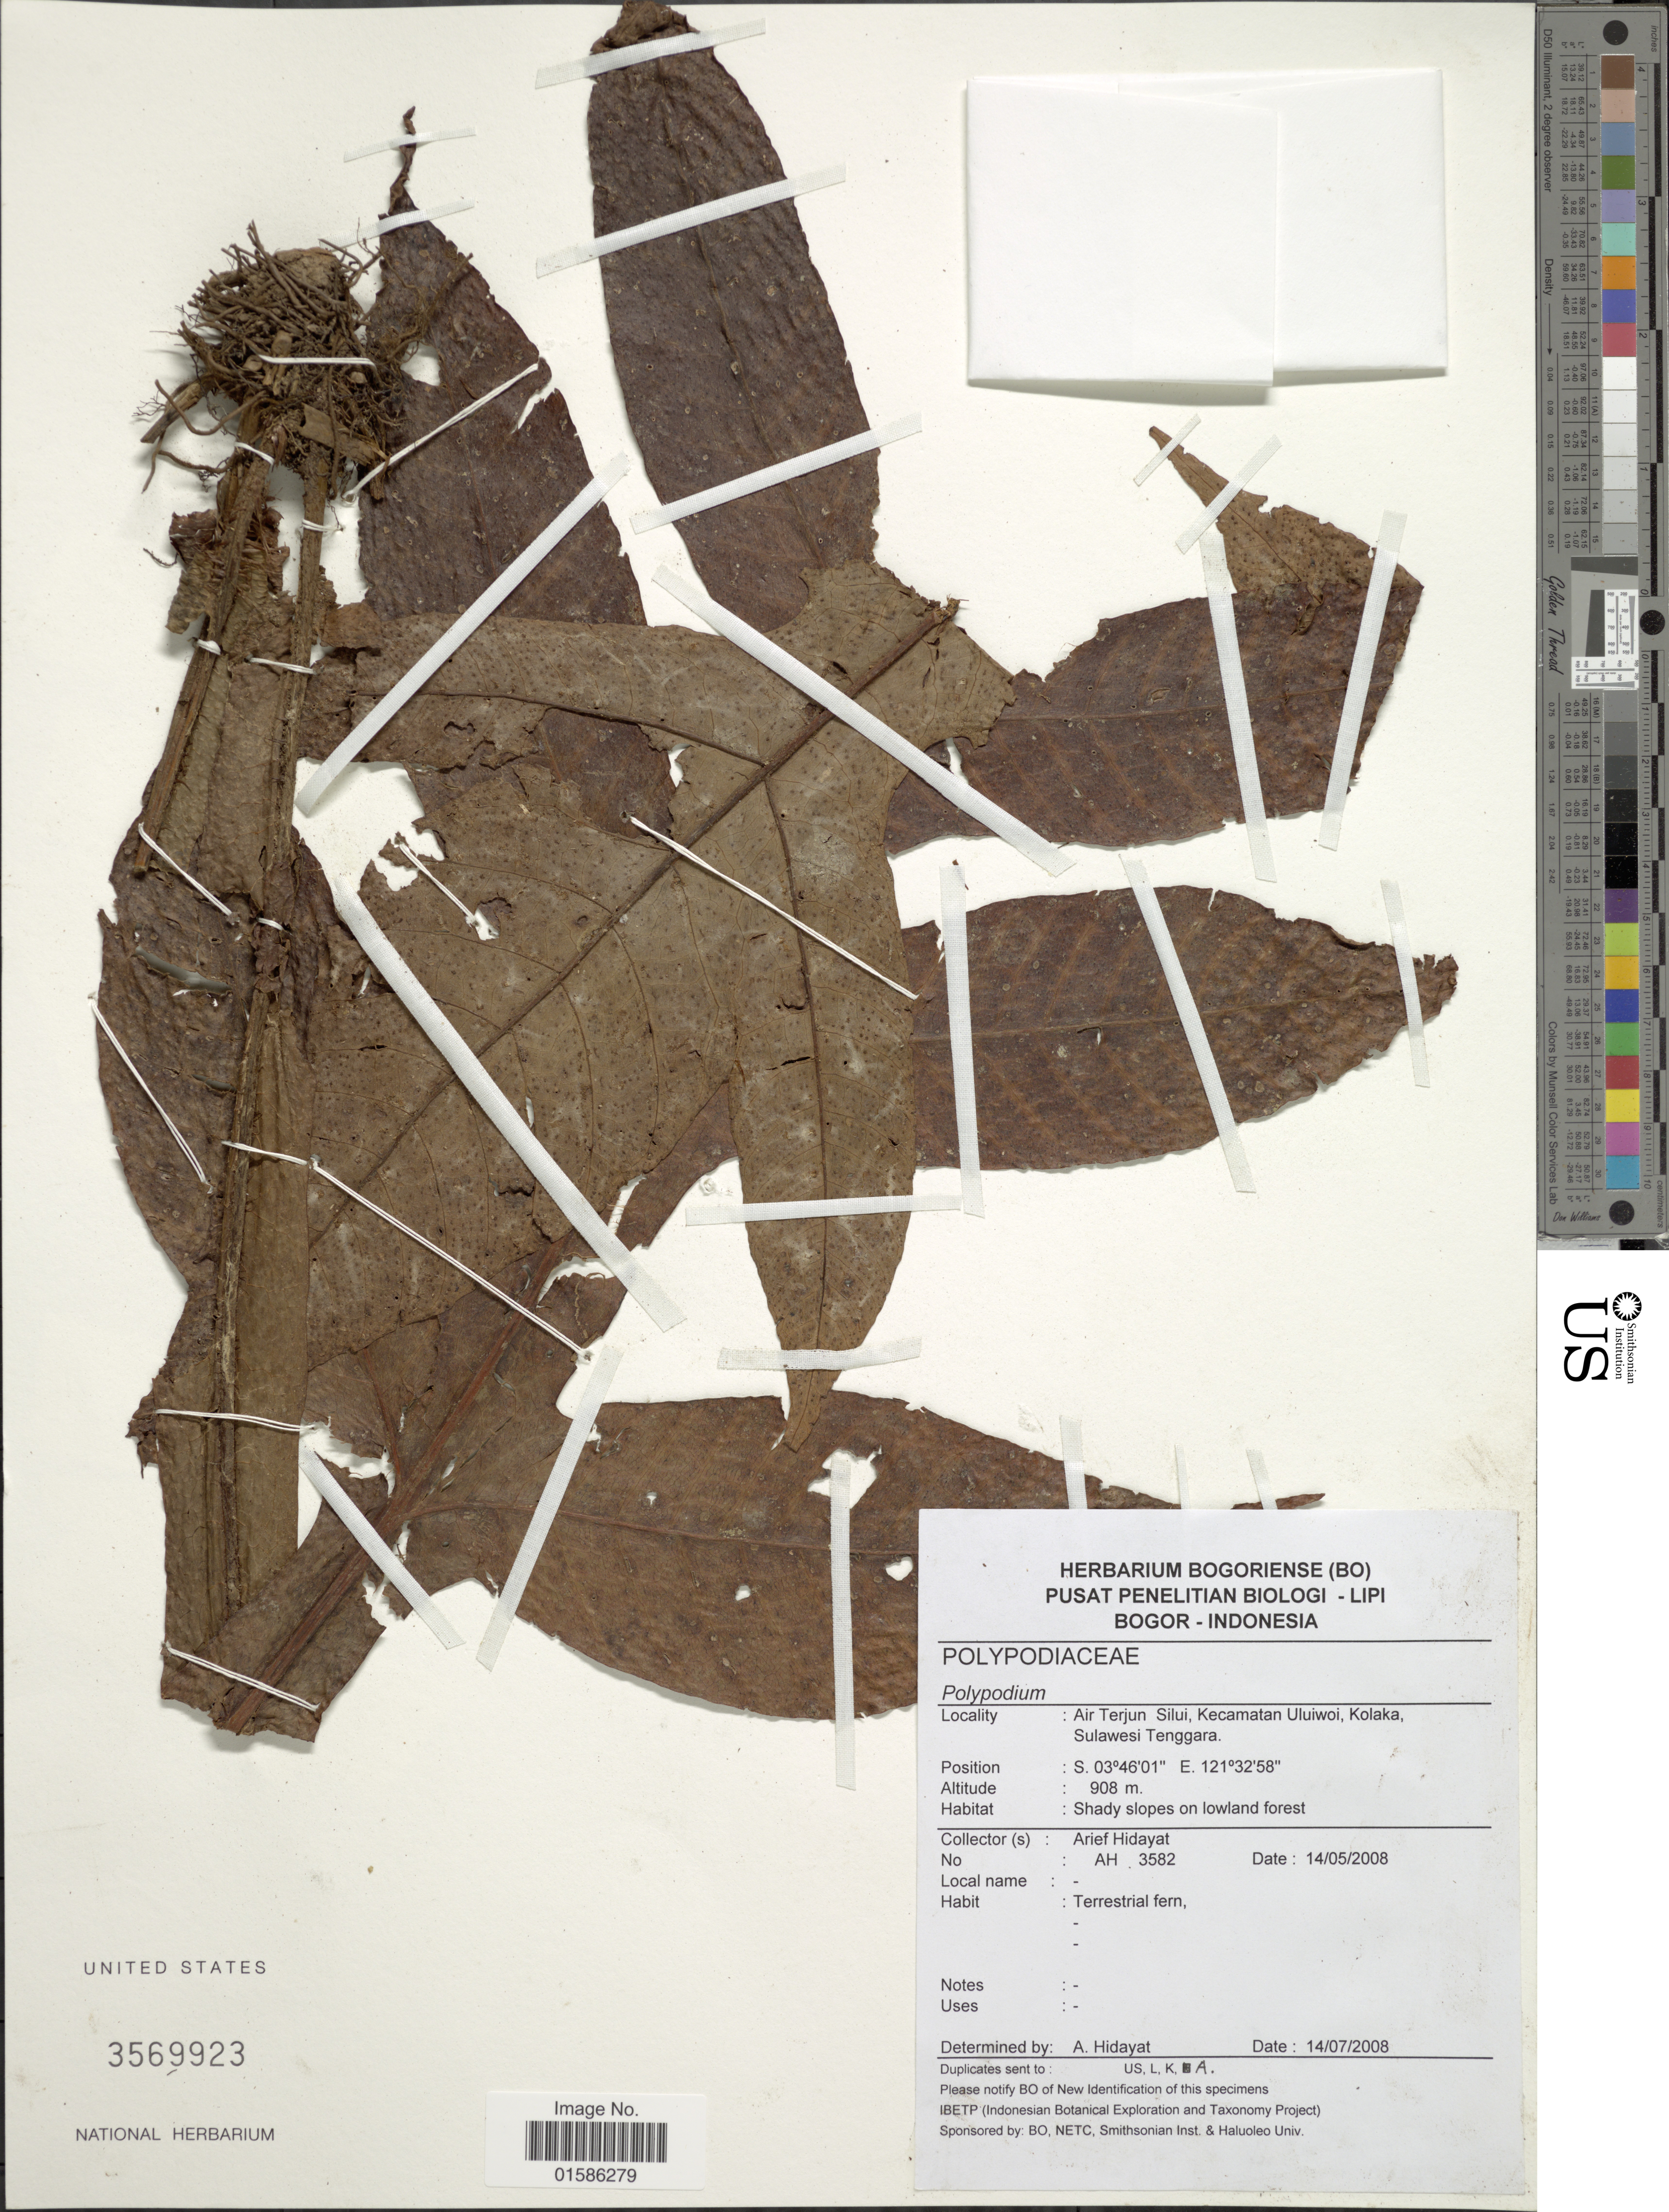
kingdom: Plantae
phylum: Tracheophyta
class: Polypodiopsida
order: Polypodiales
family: Polypodiaceae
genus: Microsorum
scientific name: Microsorum heterolobum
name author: (C. Chr.) Copel.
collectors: A. Hidayat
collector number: AH 3582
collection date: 2008-05-14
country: Indonesia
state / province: Sulawesi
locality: Air Terjun Silui, Kecamatan Uluiwoi, Kolaka, Sulawesi Tenggara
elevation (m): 908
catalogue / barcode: US 3569923